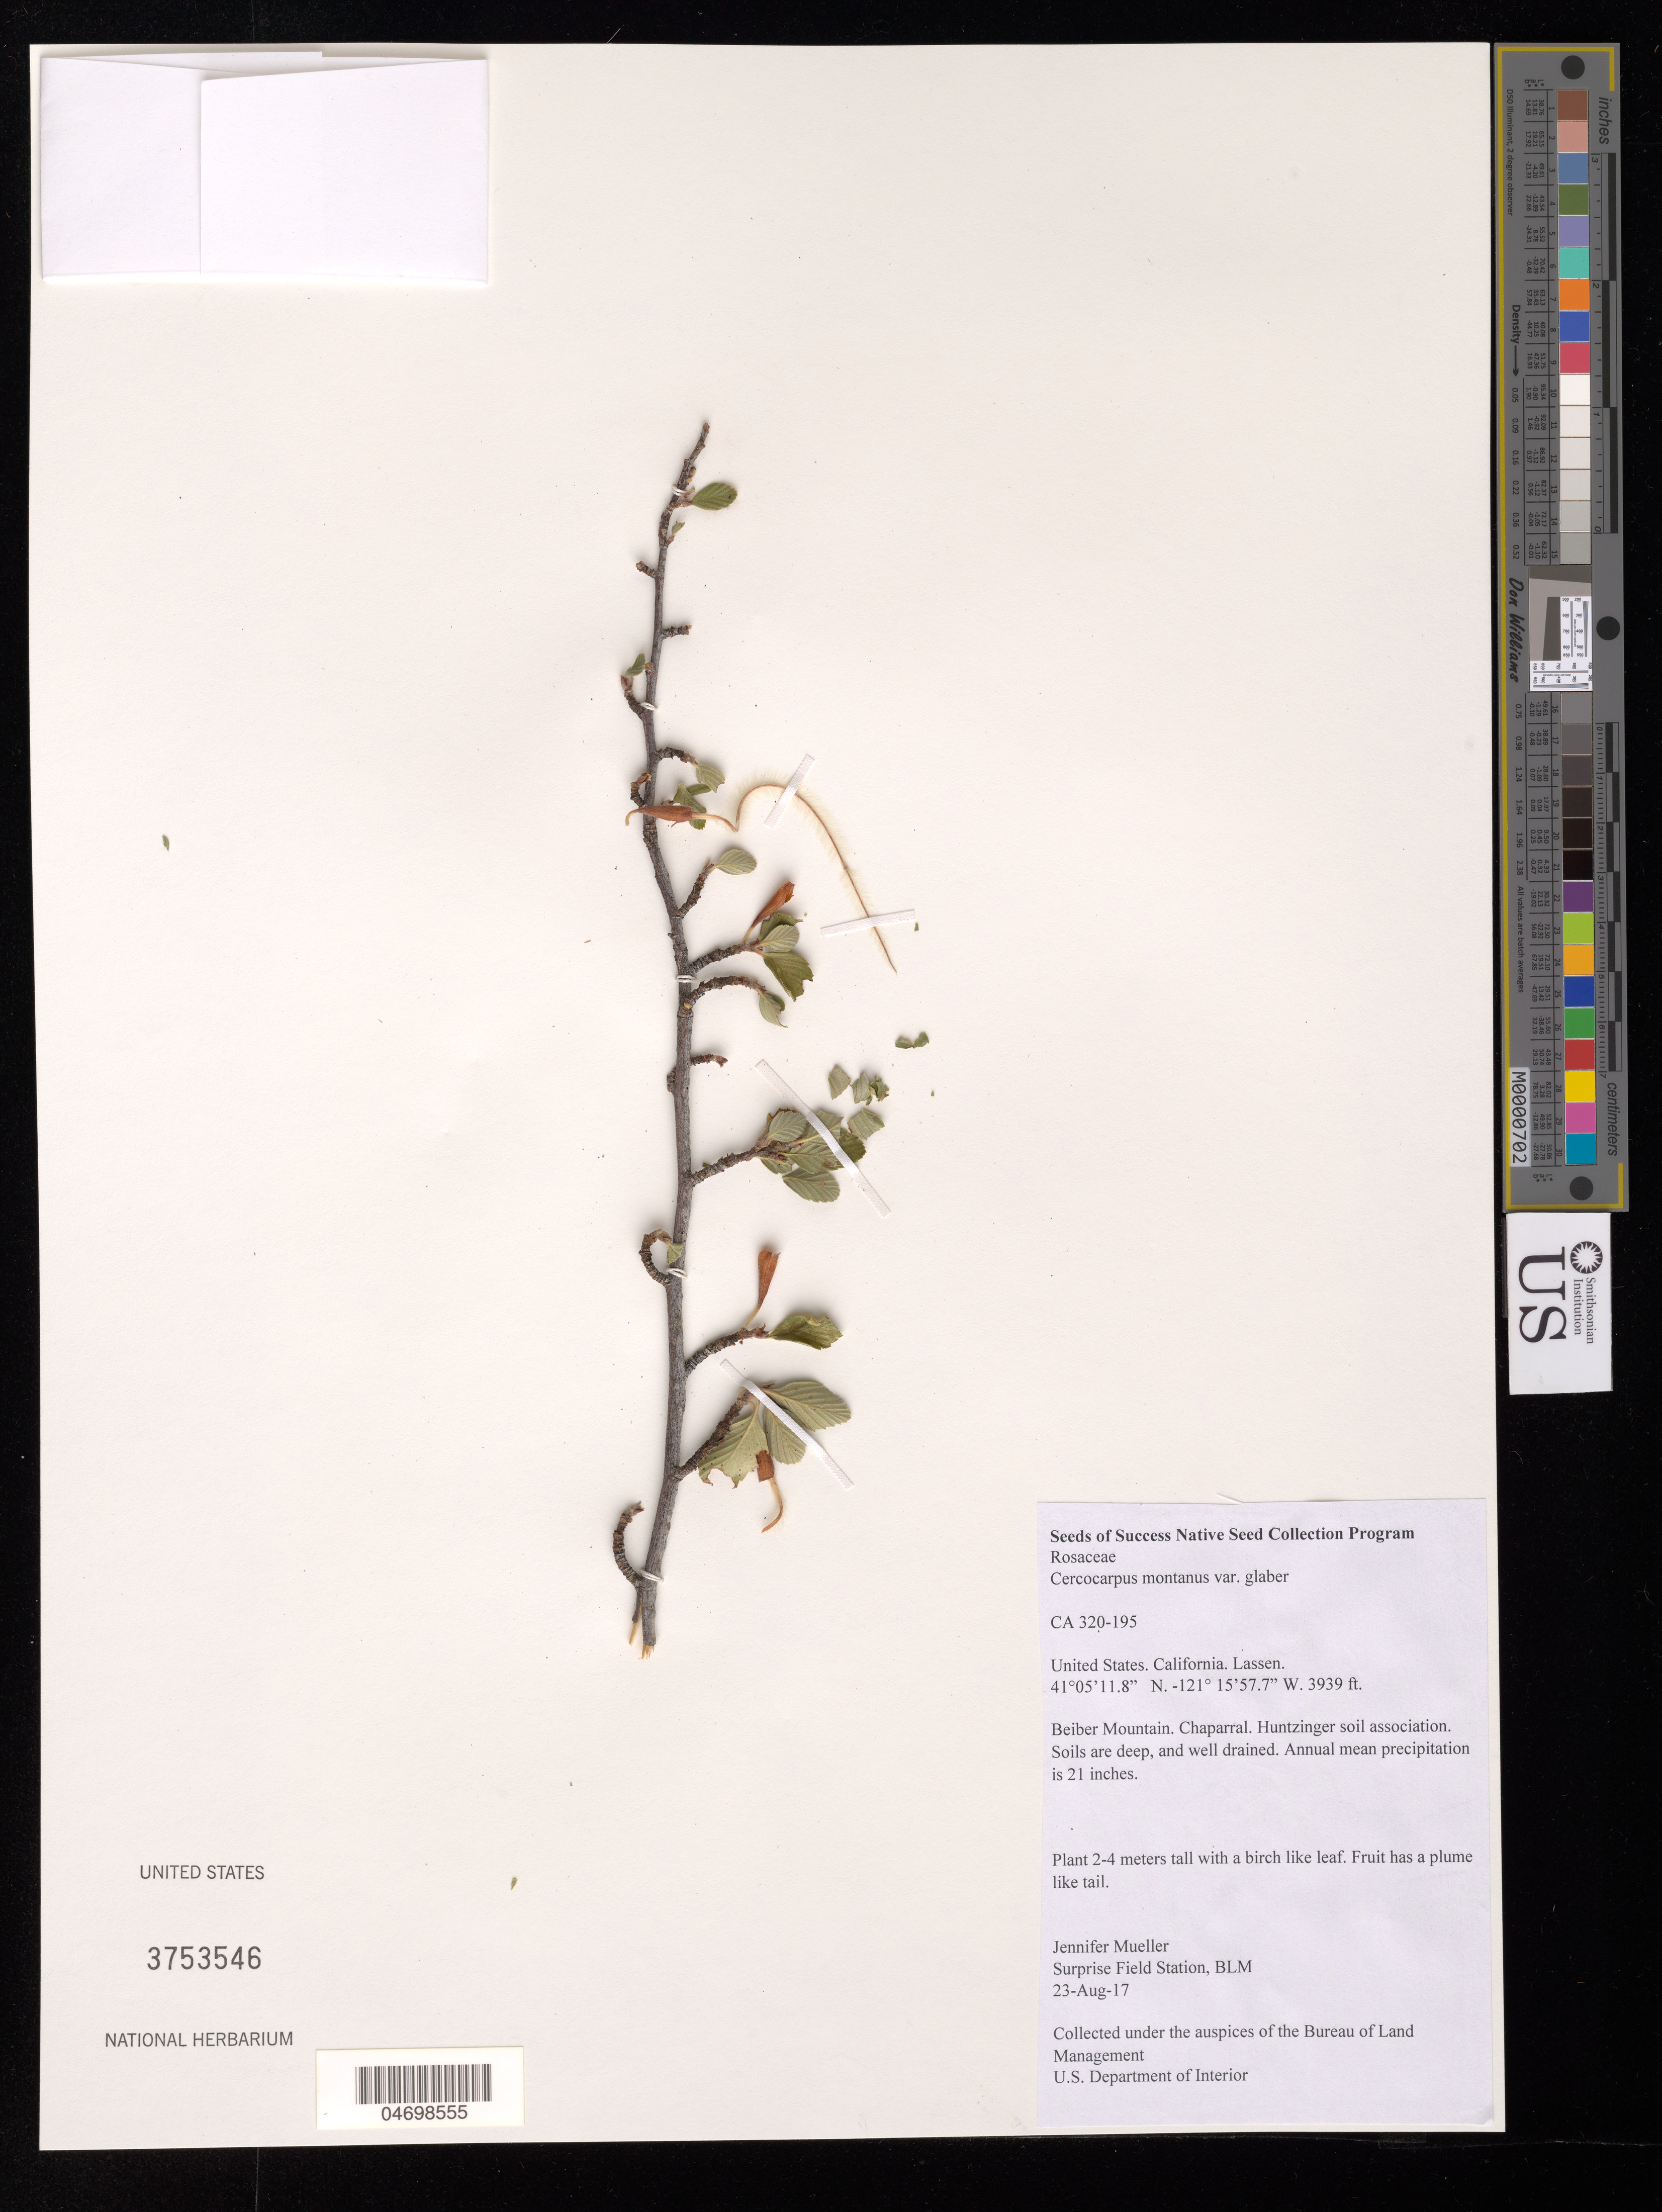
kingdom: Plantae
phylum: Tracheophyta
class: Magnoliopsida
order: Rosales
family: Rosaceae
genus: Cercocarpus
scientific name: Cercocarpus montanus var. glaber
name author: (S. Watson) F.L. Martin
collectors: J. Mueller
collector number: CA320-195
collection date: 2017-08-23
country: United States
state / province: California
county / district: Lassen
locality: South Likely Tableland, Little Juniper Reservoir. Beiber Mtn.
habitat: Chaparral. Huntzinger soil association. Soils are deep, and well drained. Annual mean precipitation is 21 inches.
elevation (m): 1201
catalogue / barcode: US 3753546